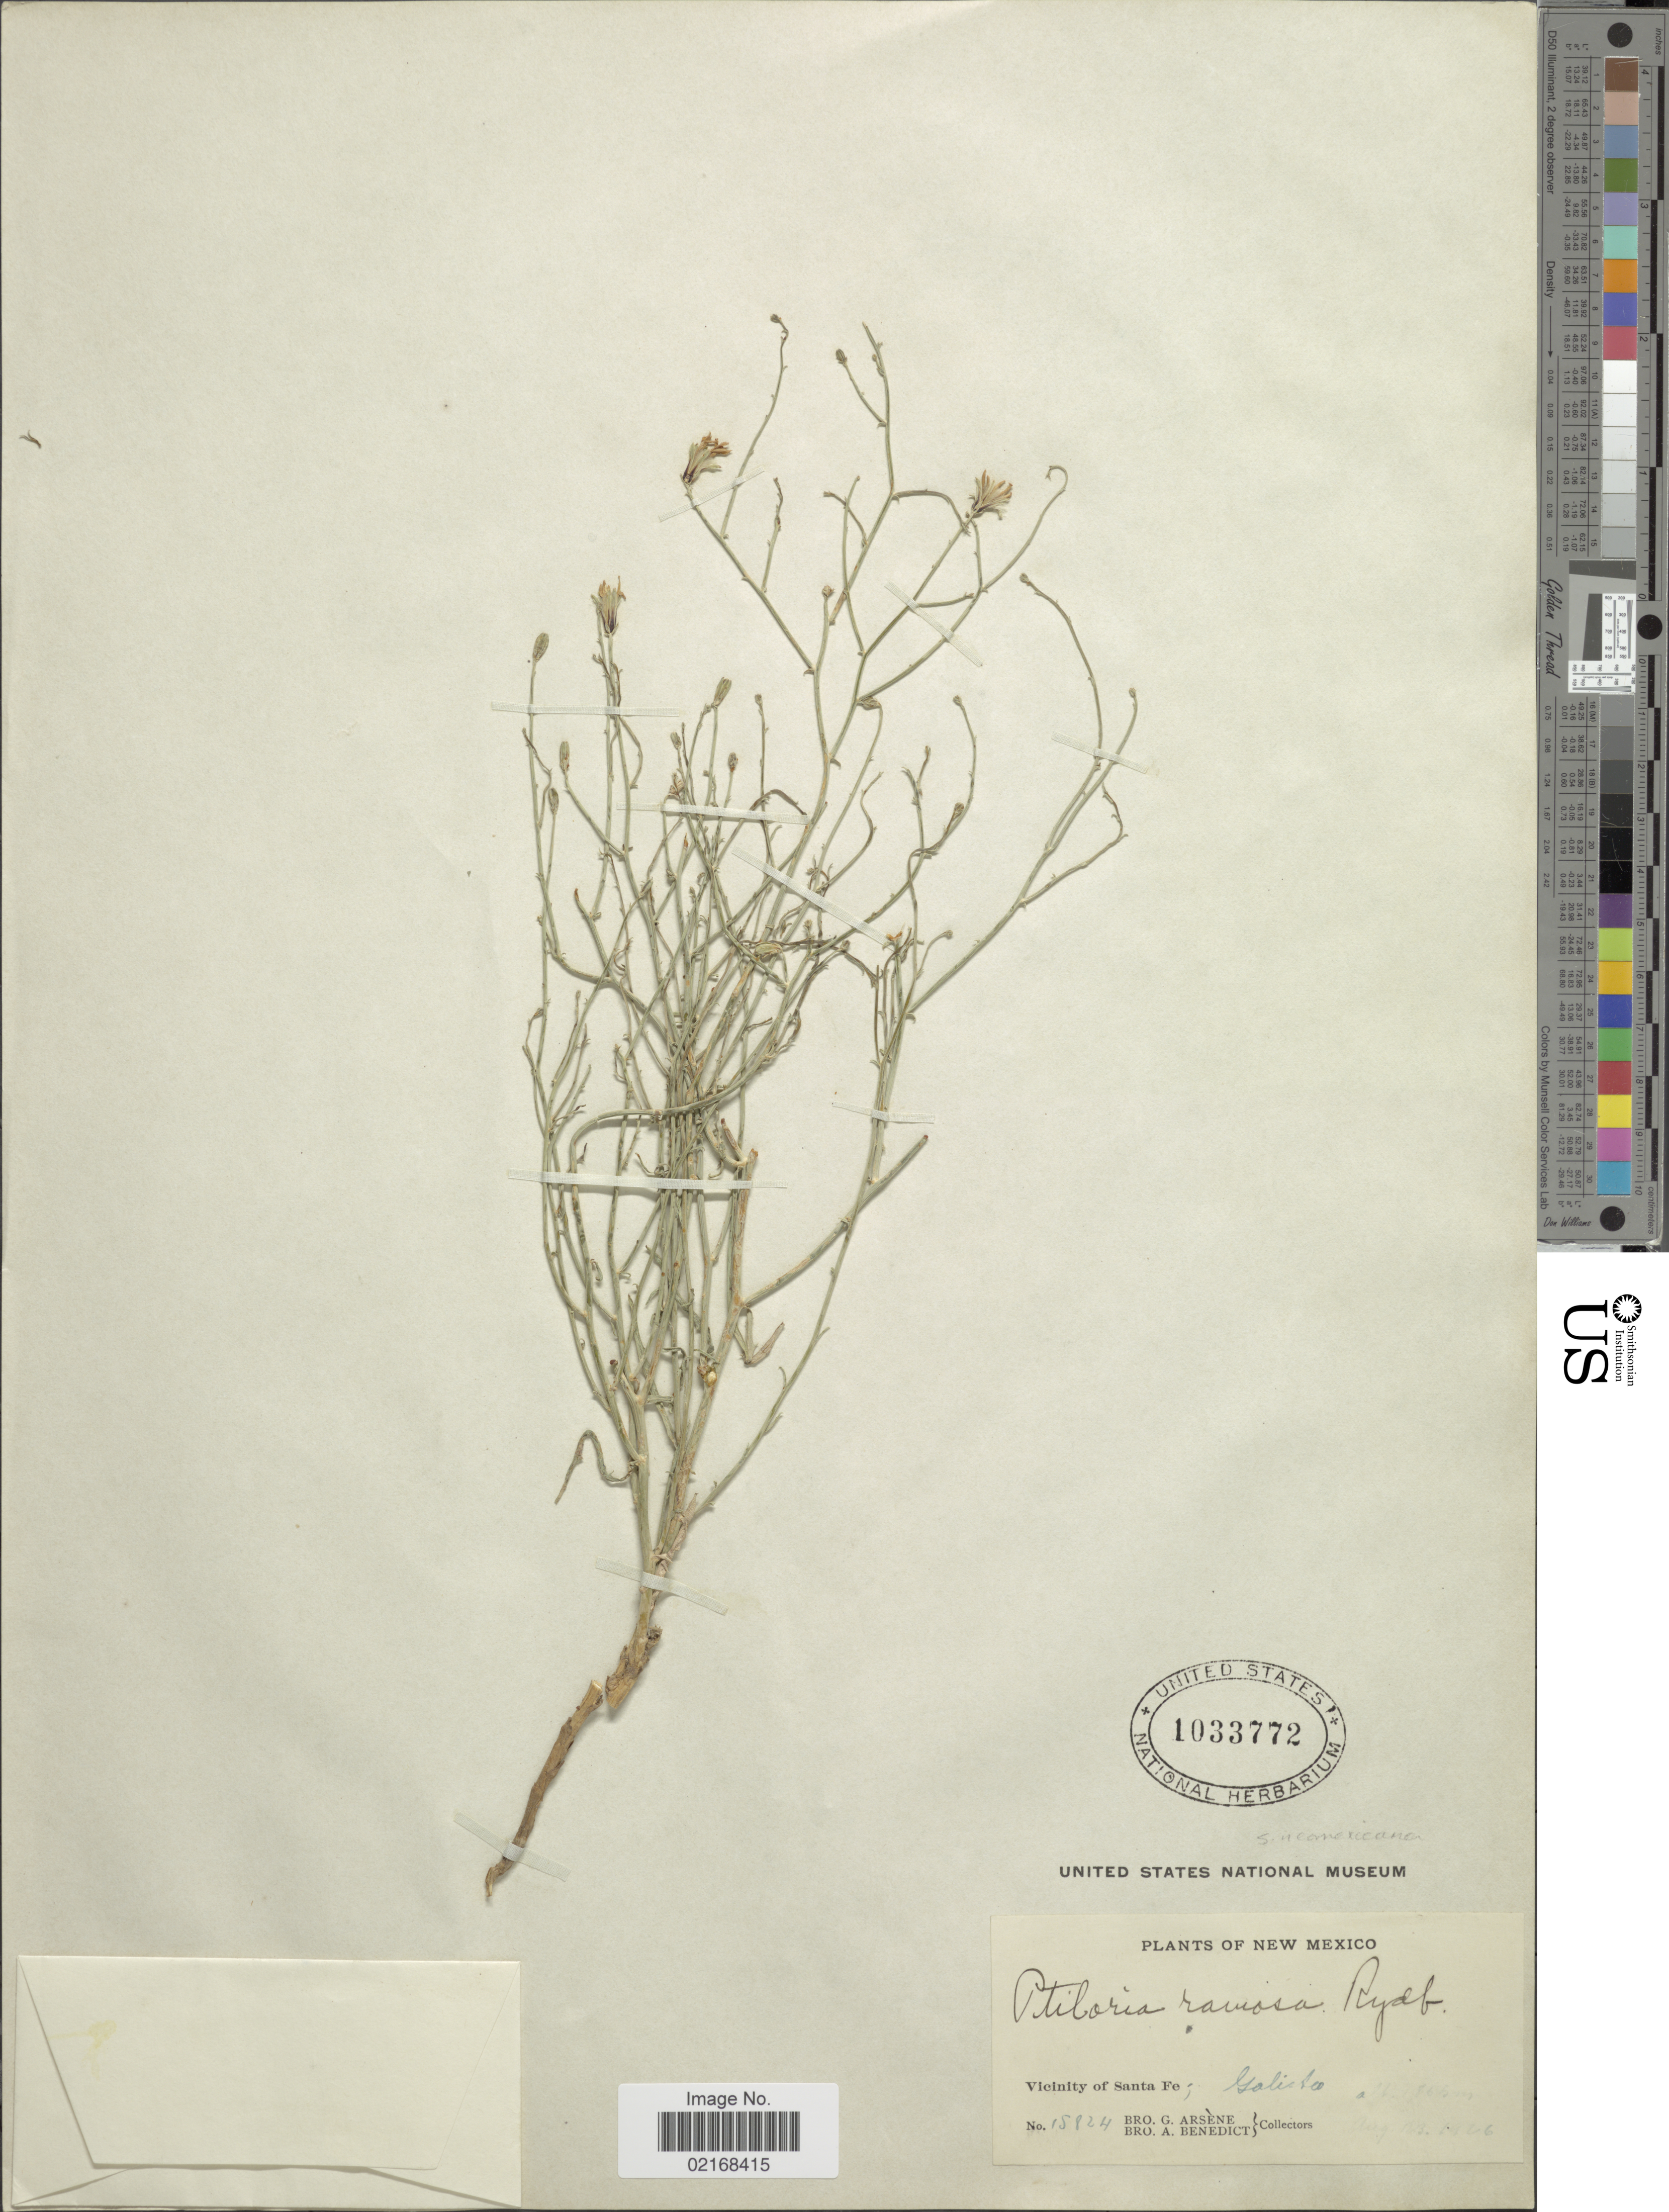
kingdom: Plantae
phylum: Tracheophyta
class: Magnoliopsida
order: Asterales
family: Asteraceae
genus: Stephanomeria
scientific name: Stephanomeria runcinata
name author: Nutt.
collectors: Bro. G. Arsène & Bro. A. Benedict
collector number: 15824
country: United States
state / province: New Mexico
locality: Vicinity of Santa Fe, Galisto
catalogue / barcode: US 1033772